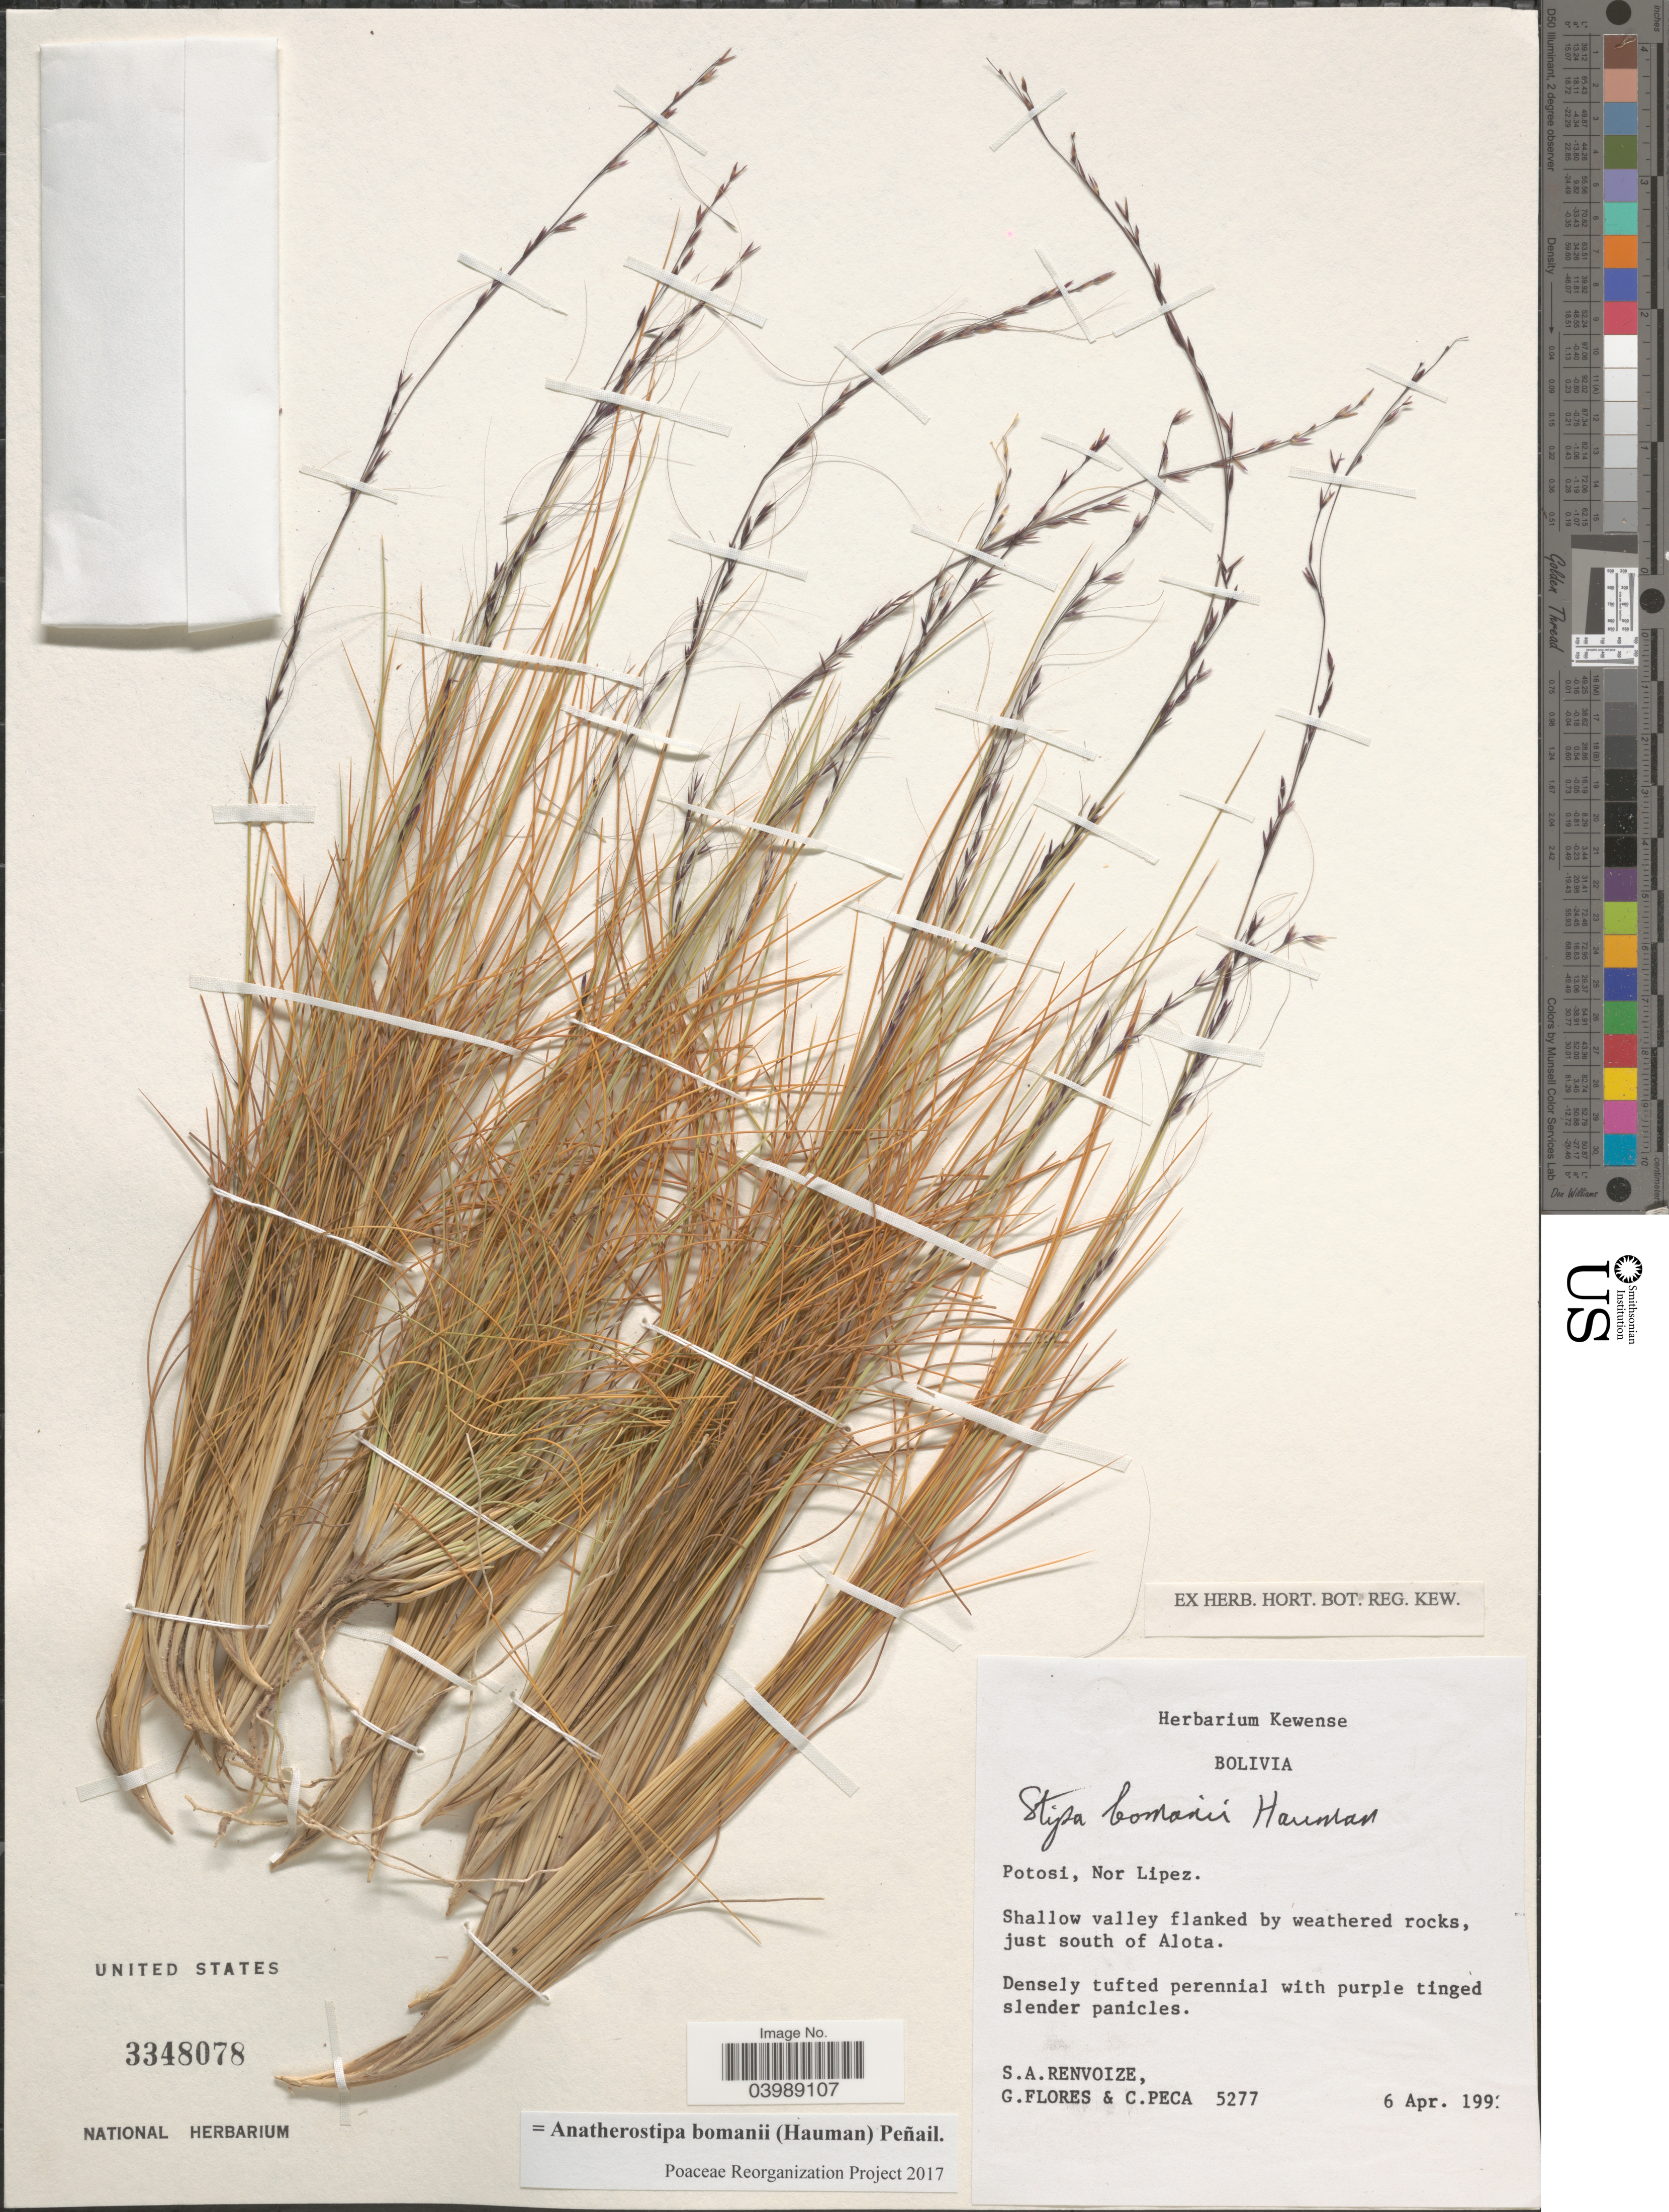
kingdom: Plantae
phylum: Tracheophyta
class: Liliopsida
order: Poales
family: Poaceae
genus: Anatherostipa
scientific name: Anatherostipa bomanii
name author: (Hauman) Peñailillo B.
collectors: S. A. Renvoize, G. Flores F. & C. Peca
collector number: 5277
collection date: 1992-04-06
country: Bolivia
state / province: Potosi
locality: Nor Lipez. Shallow valley flanked by weathered rocks, just south of Alota.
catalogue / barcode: US 3348078